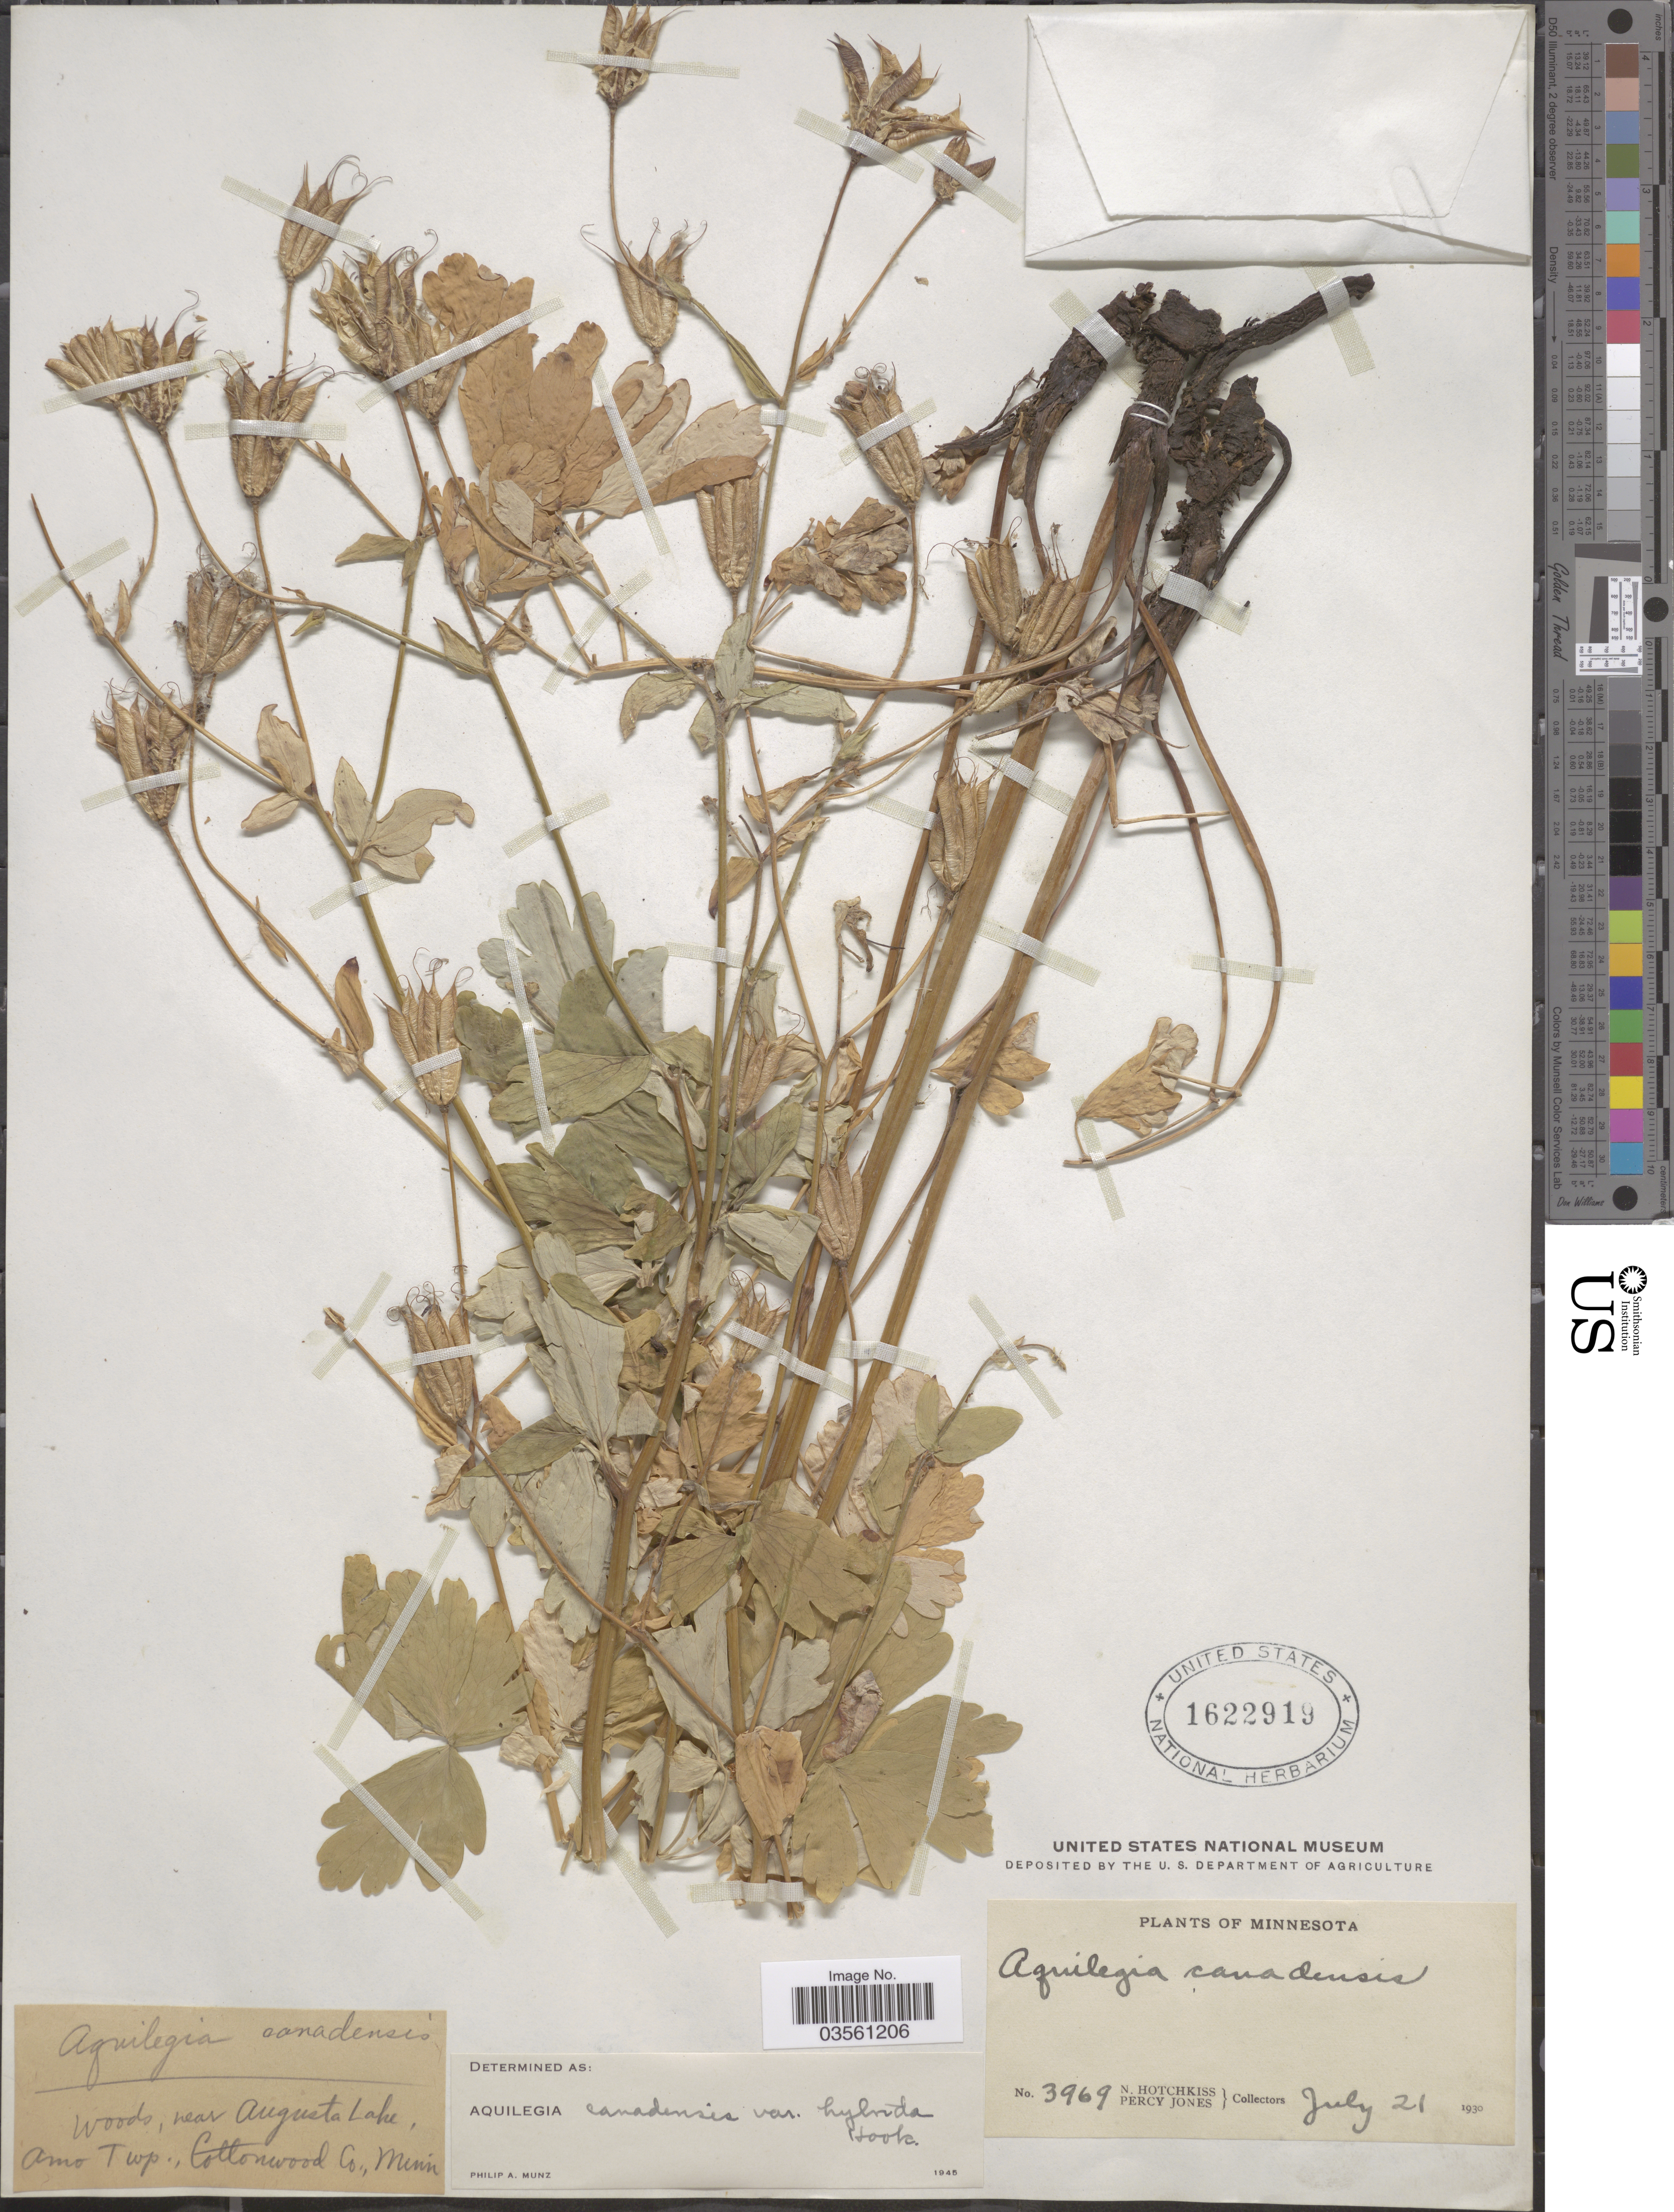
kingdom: Plantae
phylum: Tracheophyta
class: Magnoliopsida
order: Ranunculales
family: Ranunculaceae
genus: Aquilegia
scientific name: Aquilegia canadensis var. hybrida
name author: Hook.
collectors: N. Hotchkiss & P. Jones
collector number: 3969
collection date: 1930-07-21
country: United States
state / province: Minnesota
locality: Woods, near Augusta Lake, Amo Twp., Cottonwood Co.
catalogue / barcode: US 1622919